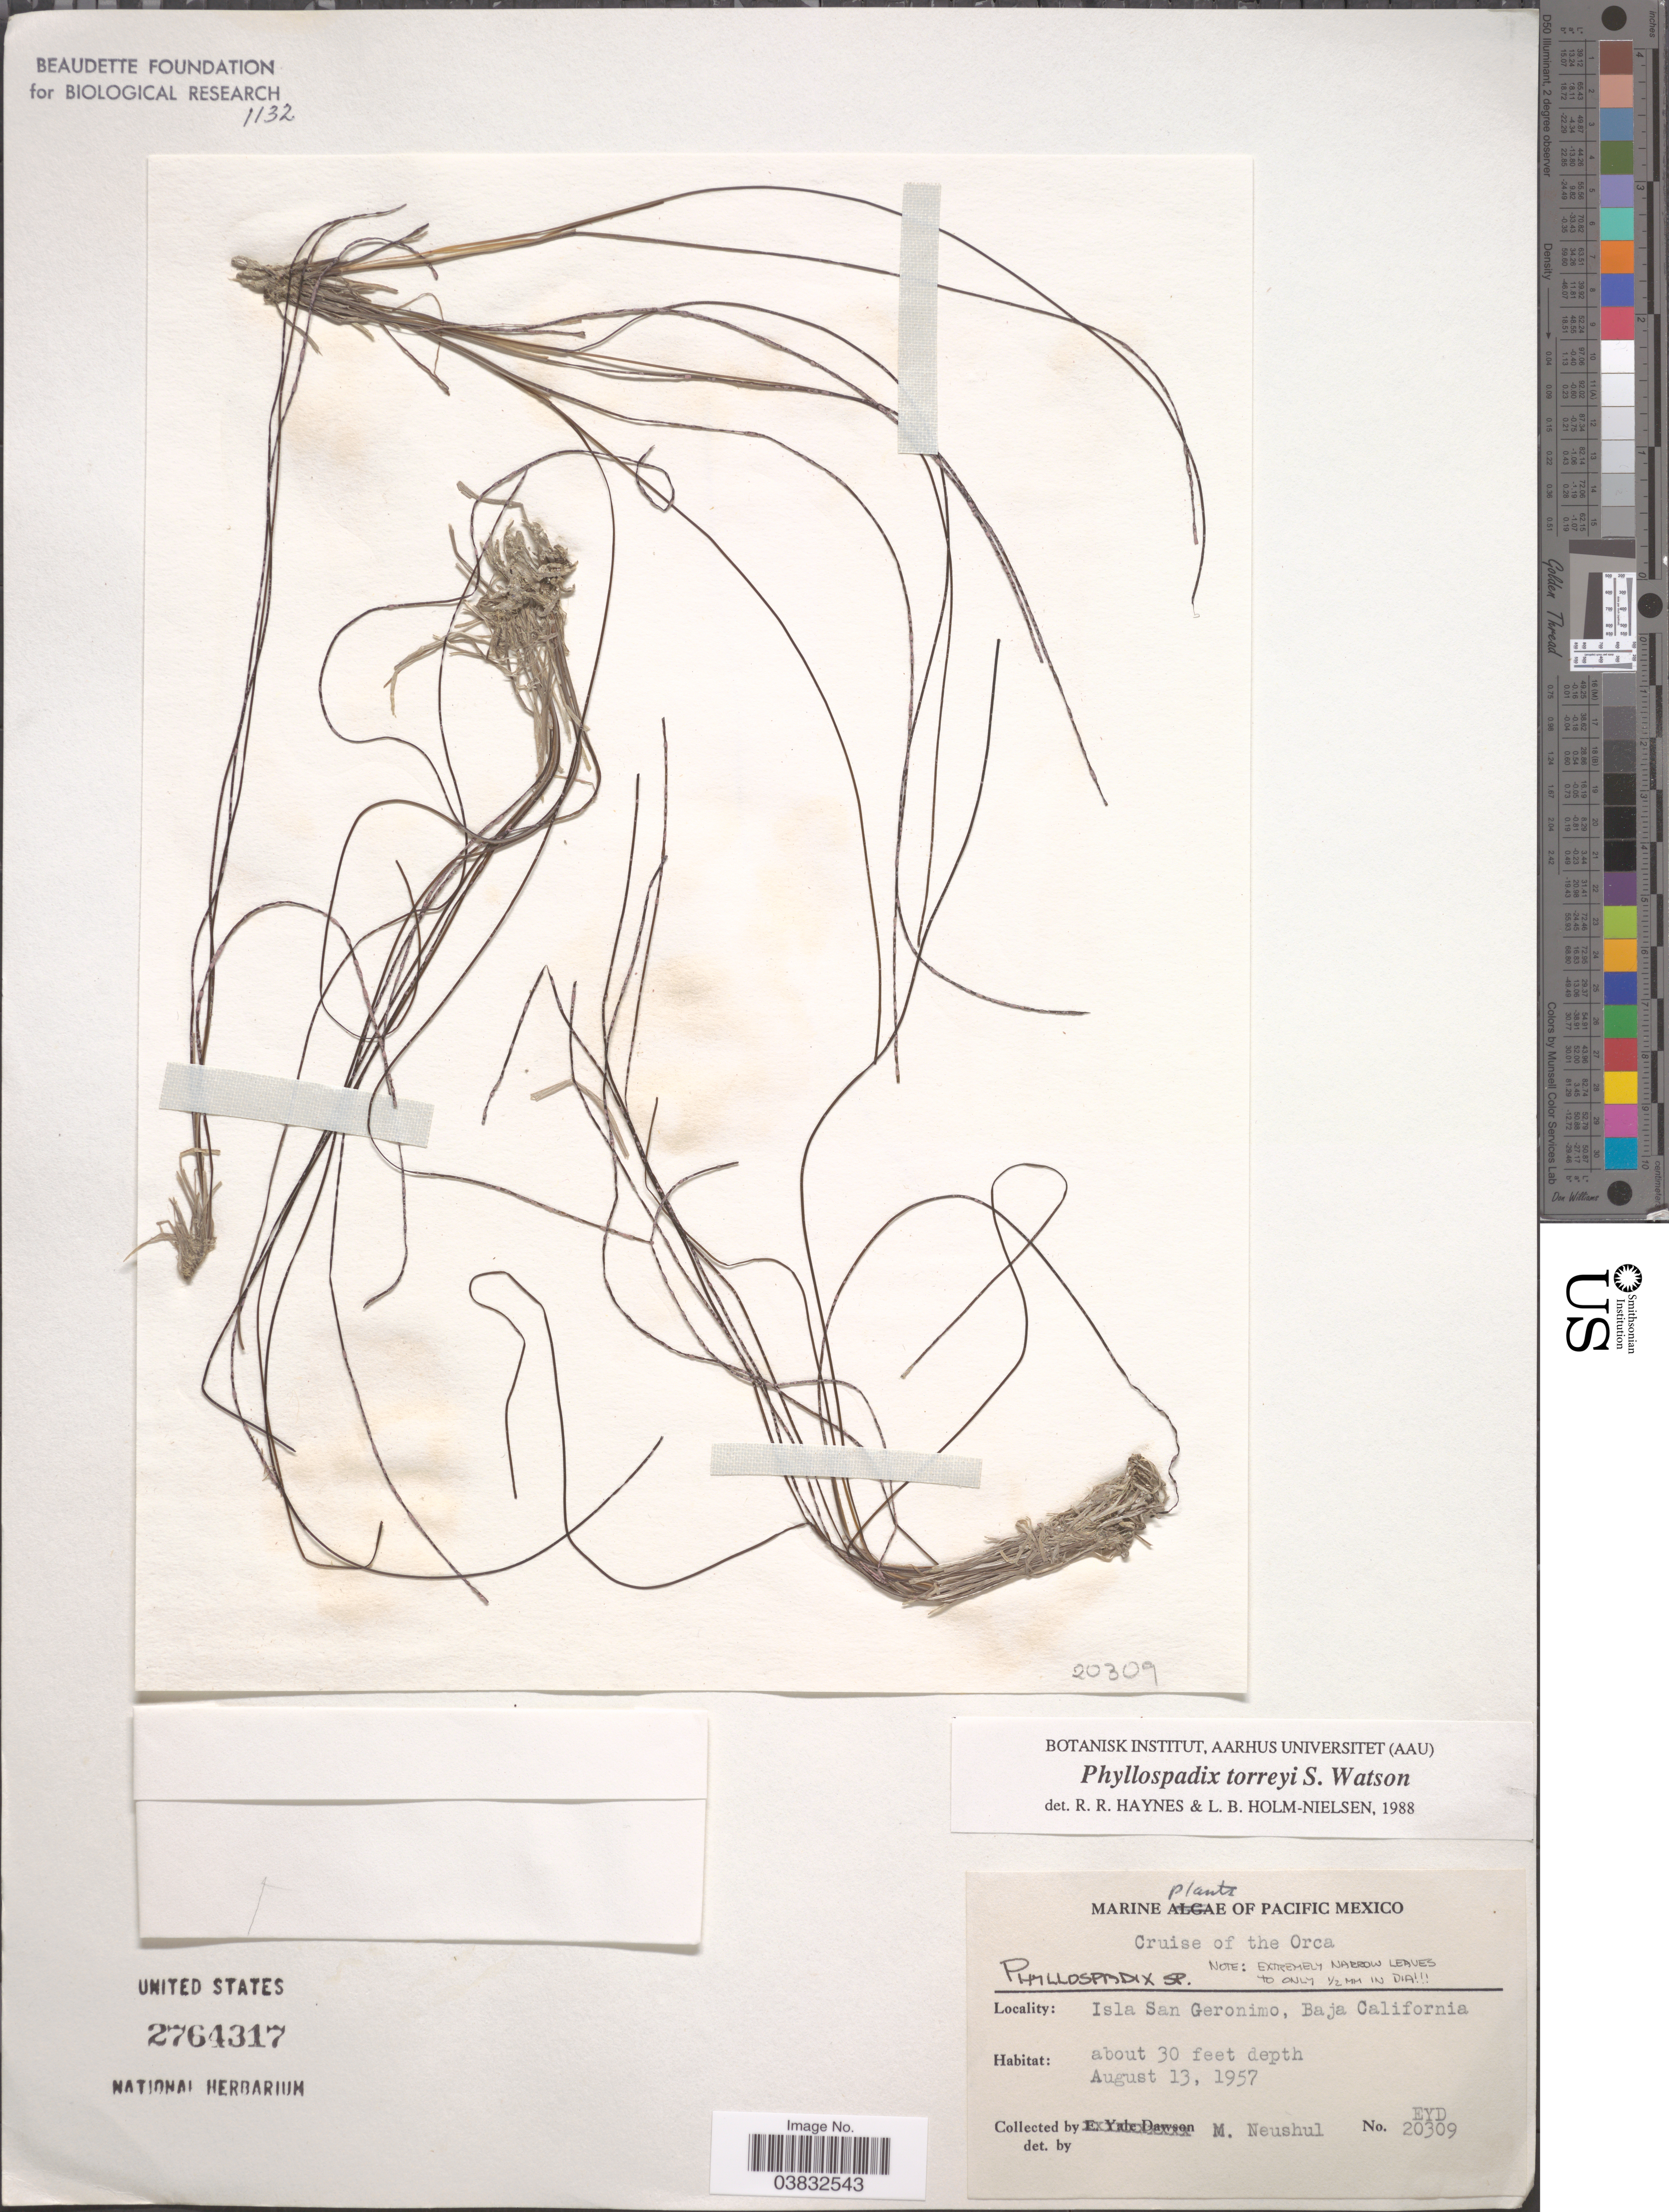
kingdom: Plantae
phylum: Tracheophyta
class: Liliopsida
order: Alismatales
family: Zosteraceae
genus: Phyllospadix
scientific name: Phyllospadix torreyi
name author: S. Watson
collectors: M. Neushul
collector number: EYD20309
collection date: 1957-08-13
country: Mexico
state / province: Baja California Norte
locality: Pacific Mexico. [unsure placement] Cruise of the Orca. Isla San Geronimo.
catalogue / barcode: US 2764317